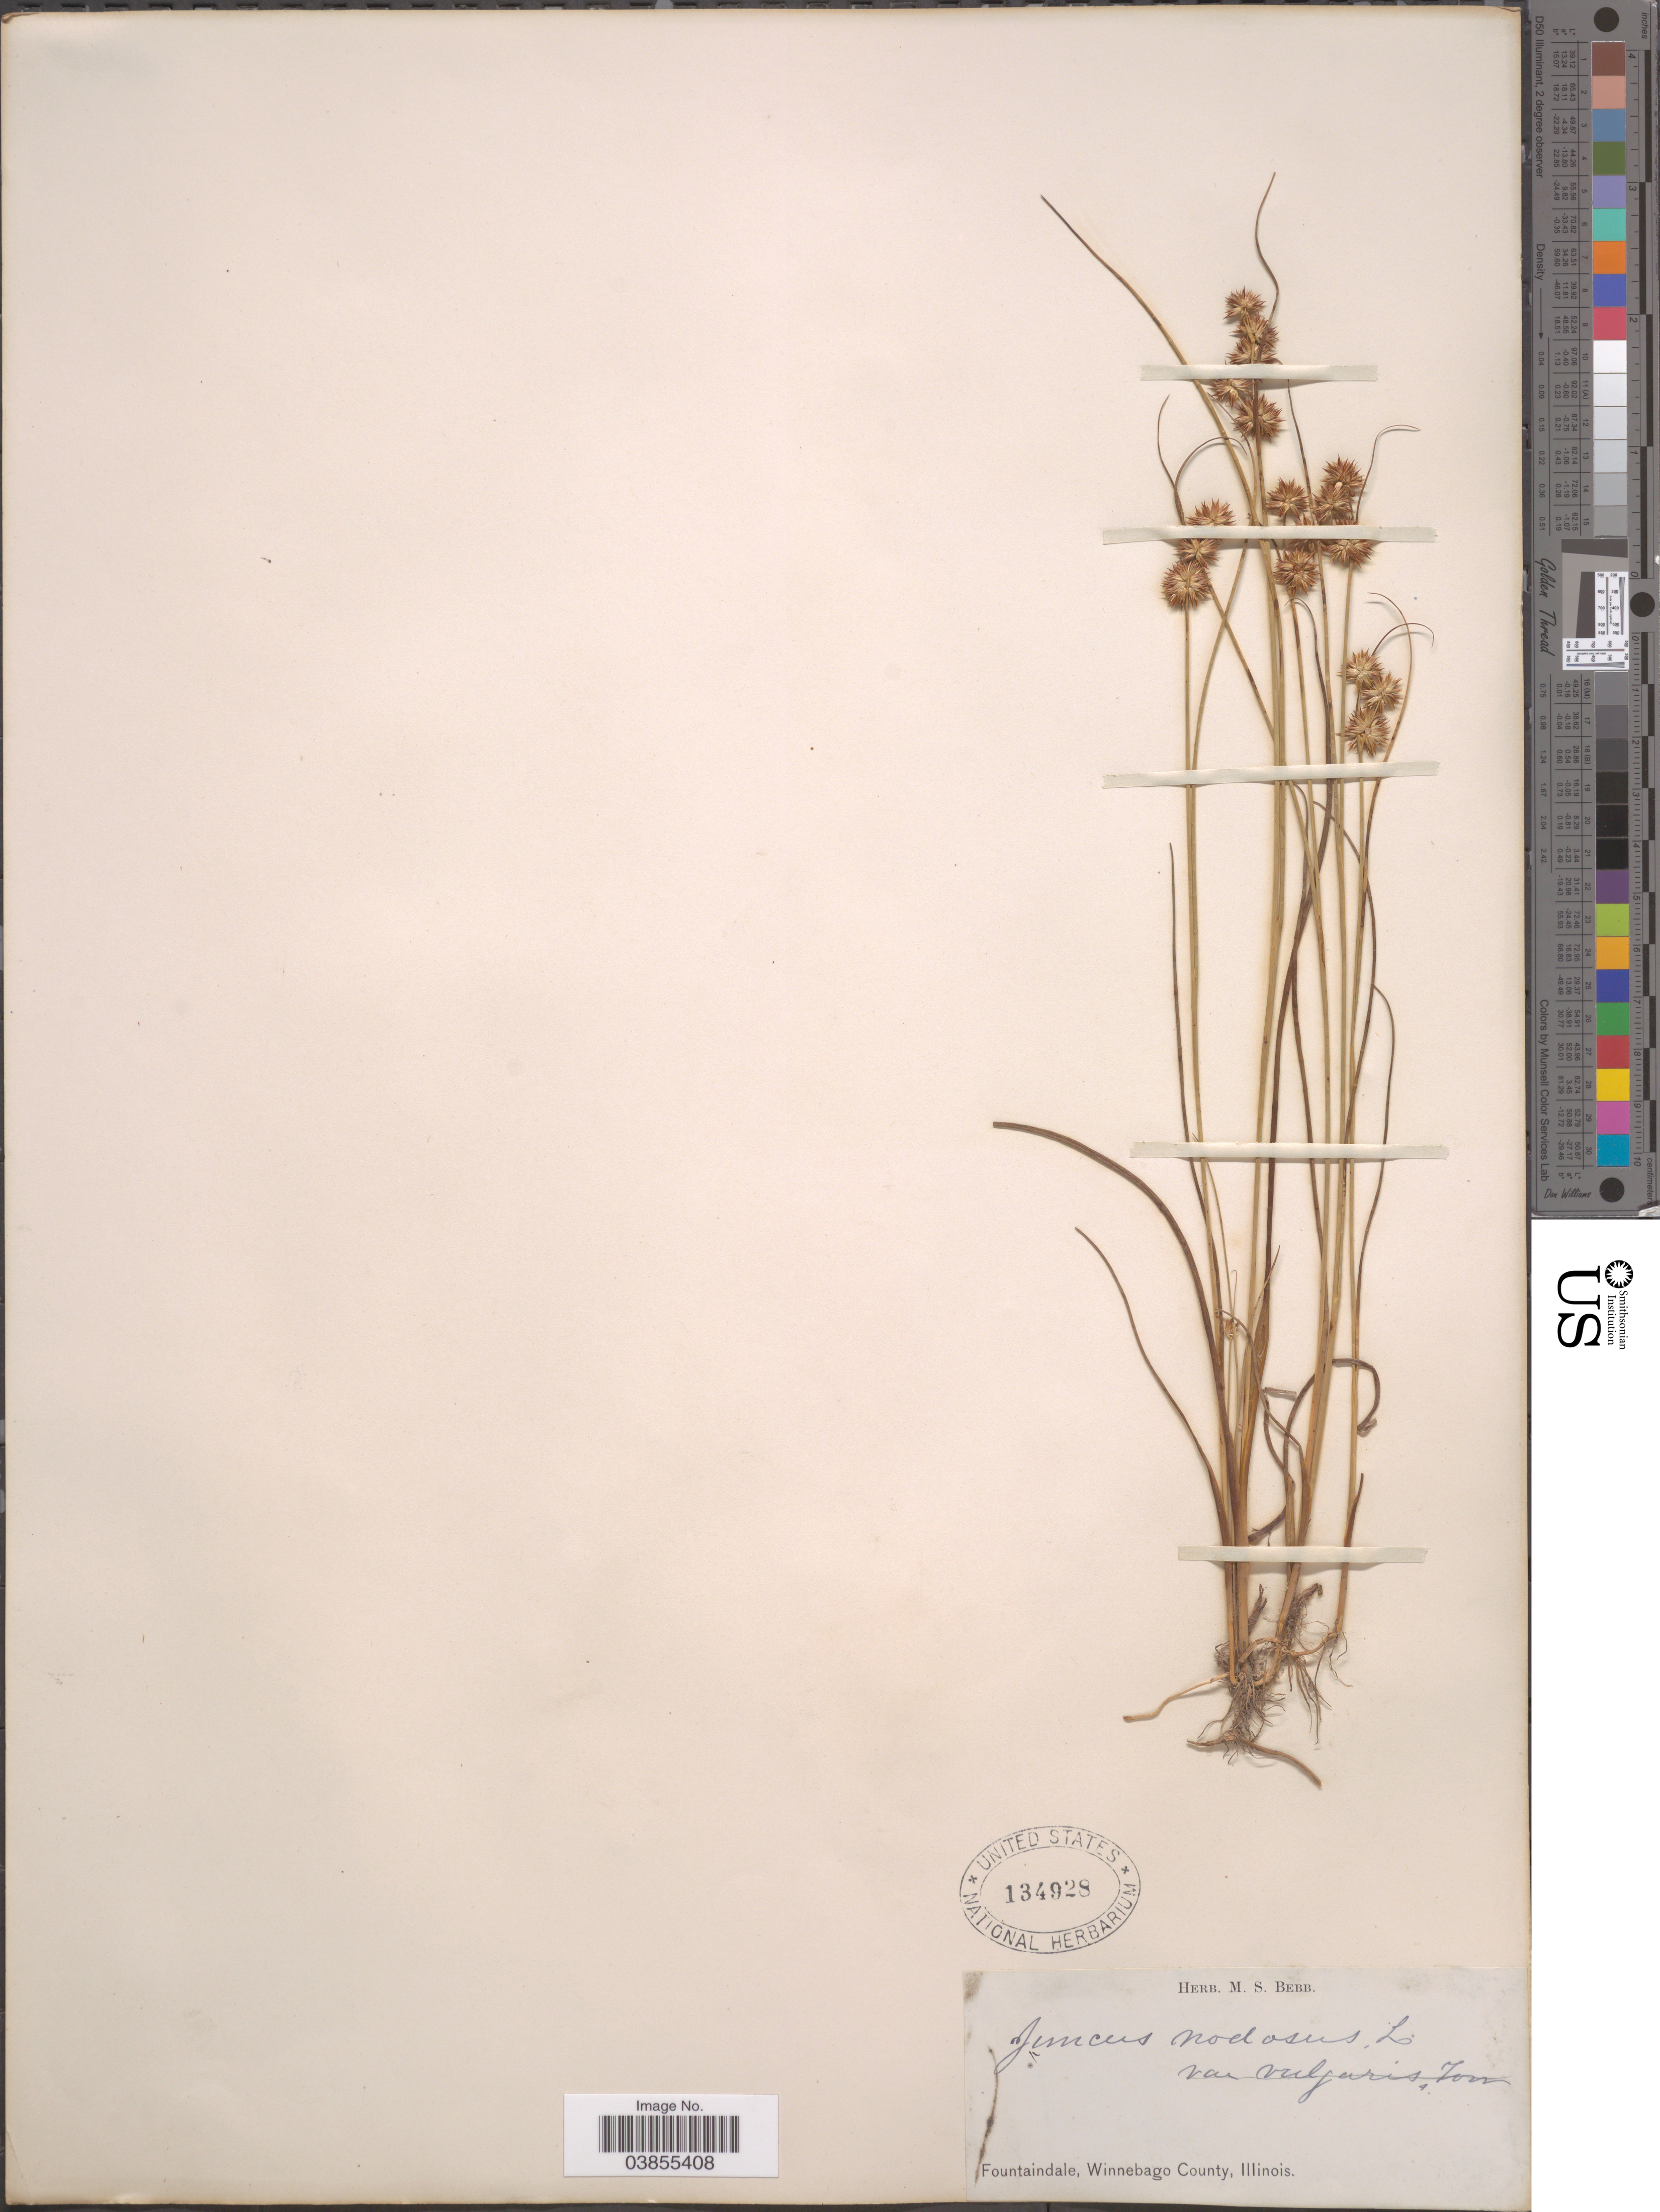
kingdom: Plantae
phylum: Tracheophyta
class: Liliopsida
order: Poales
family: Juncaceae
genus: Juncus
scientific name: Juncus nodosus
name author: L.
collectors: ex Herb. M. S. Bebb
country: United States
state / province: Illinois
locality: Fountaindale, Winnebago County.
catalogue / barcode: US 134928